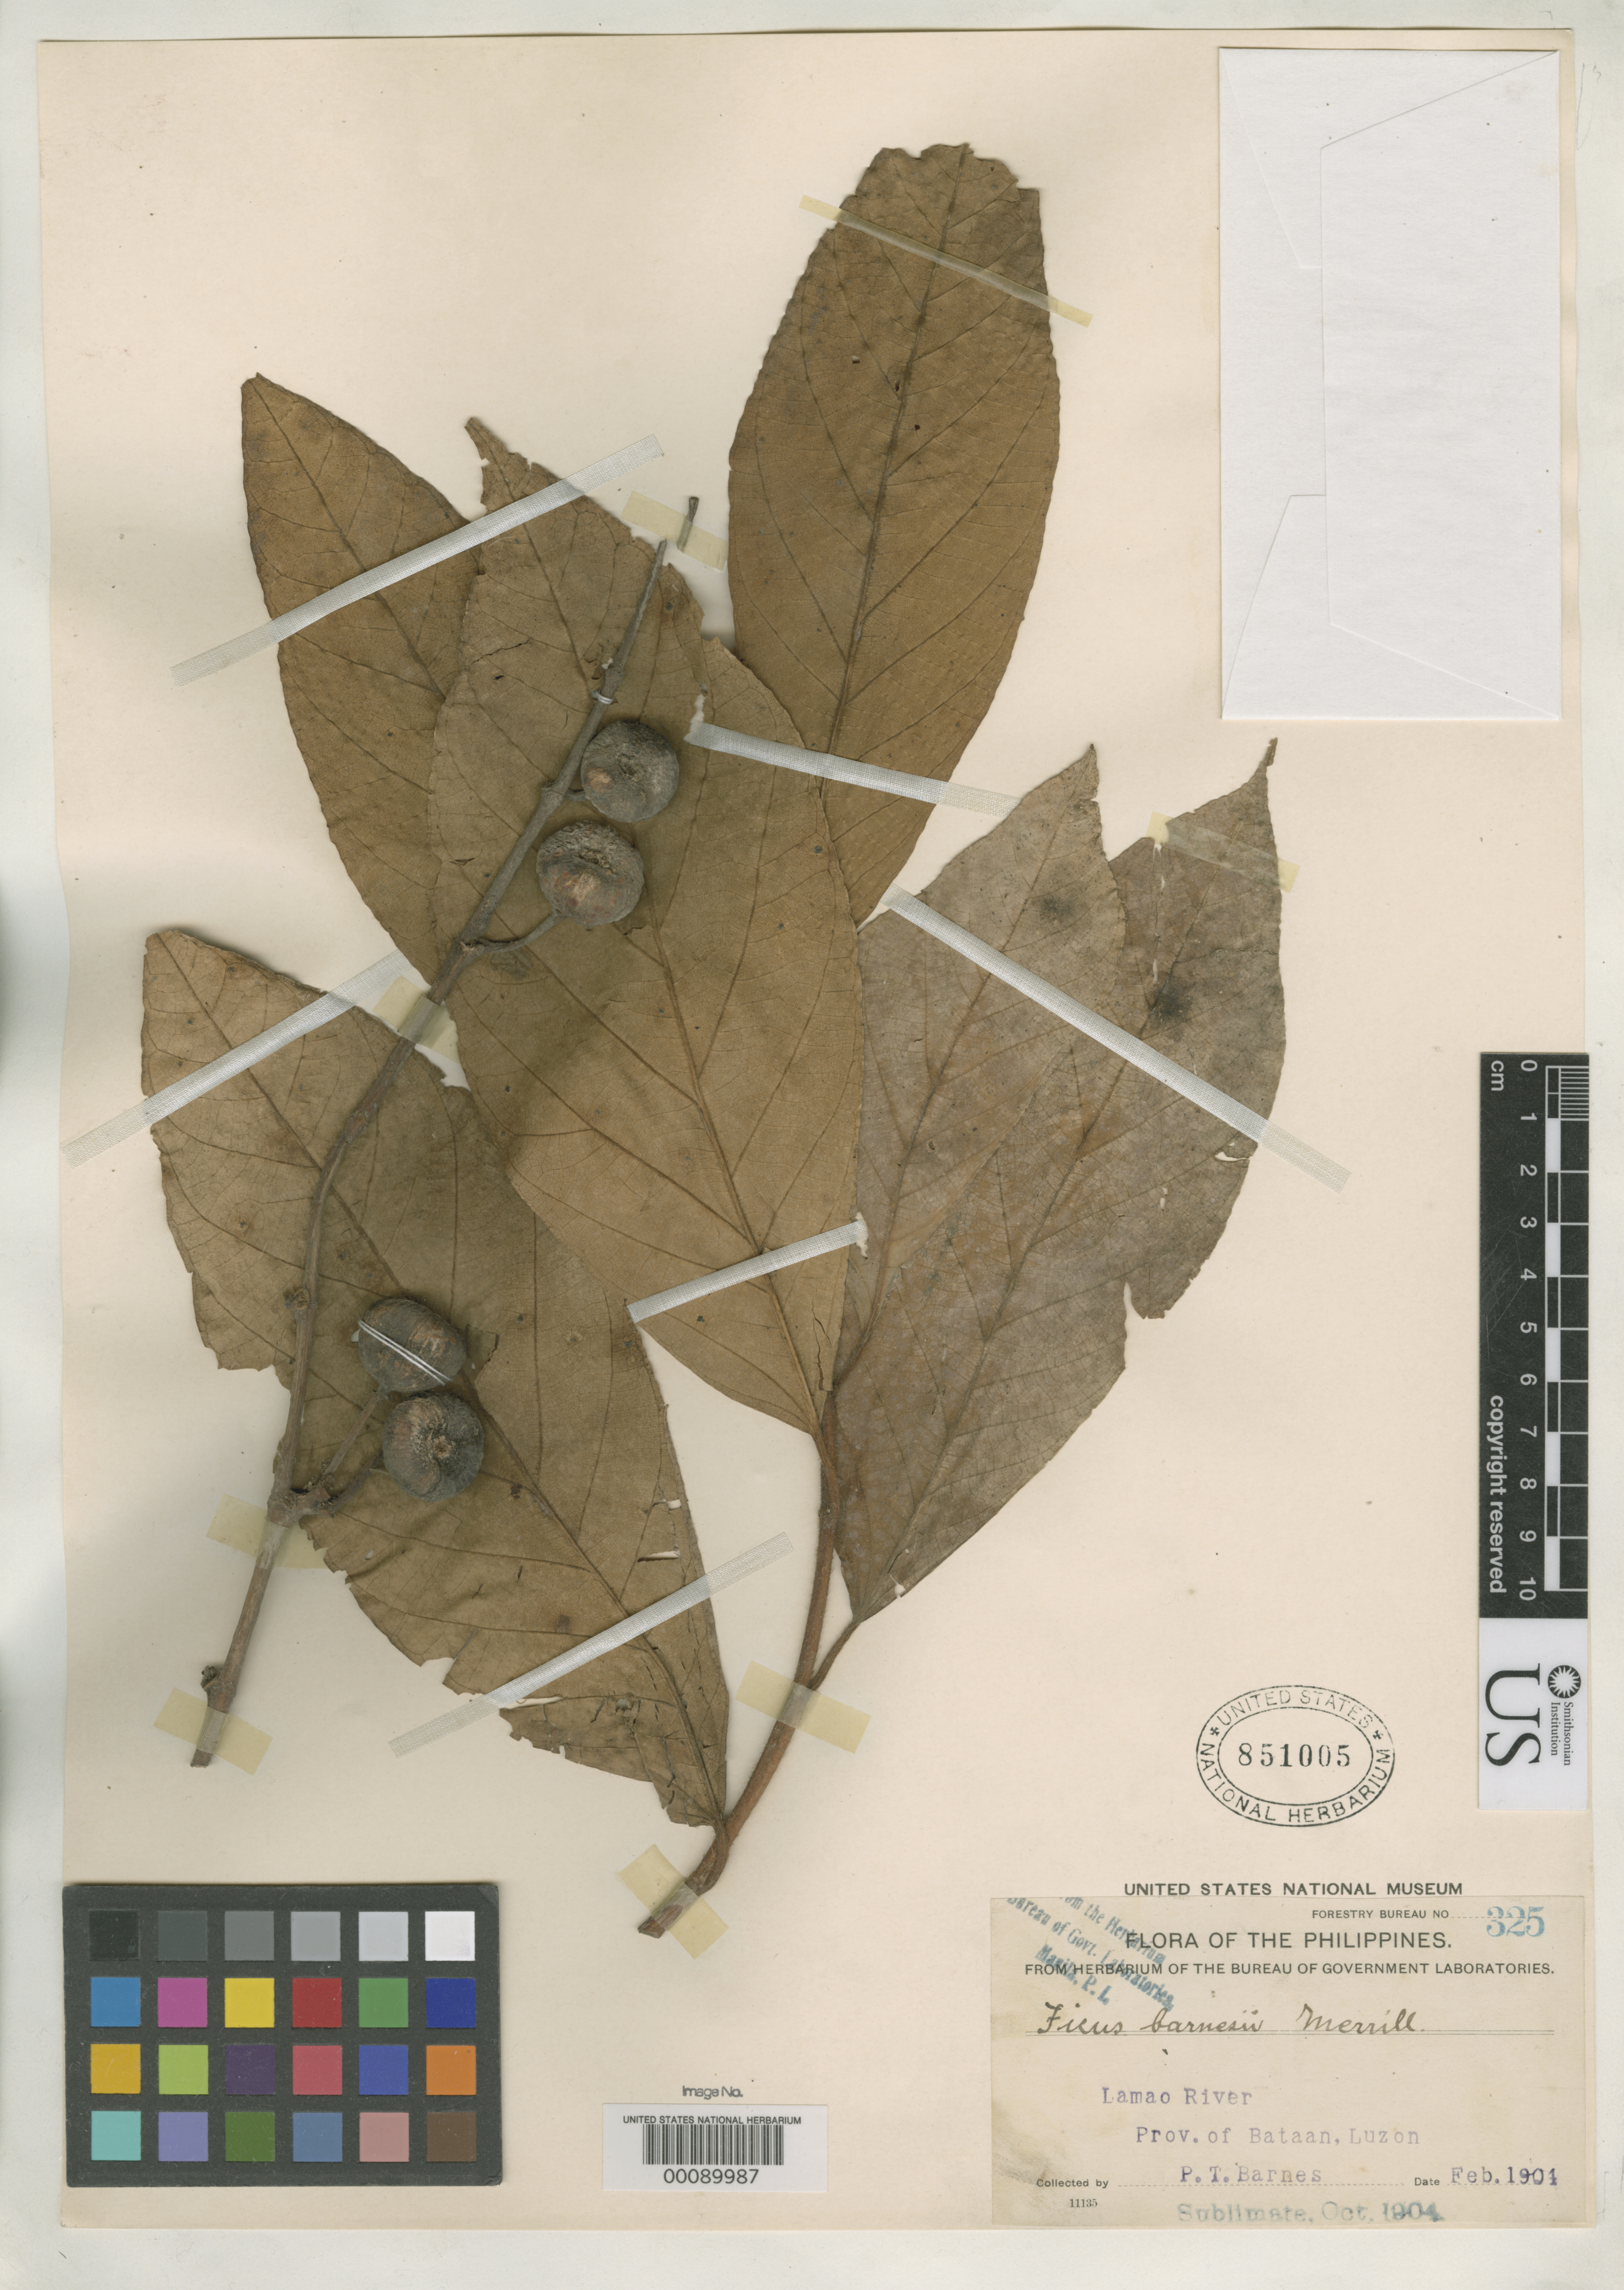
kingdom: Plantae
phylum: Tracheophyta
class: Magnoliopsida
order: Rosales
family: Moraceae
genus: Ficus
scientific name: Ficus barnesii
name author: Merr.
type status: Isotype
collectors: P. Barnes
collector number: Bur. Sci. 325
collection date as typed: Feb 1904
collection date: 1904-02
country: Philippines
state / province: Central Luzon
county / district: Bataan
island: Luzon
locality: Lamao River.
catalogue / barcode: US 851005